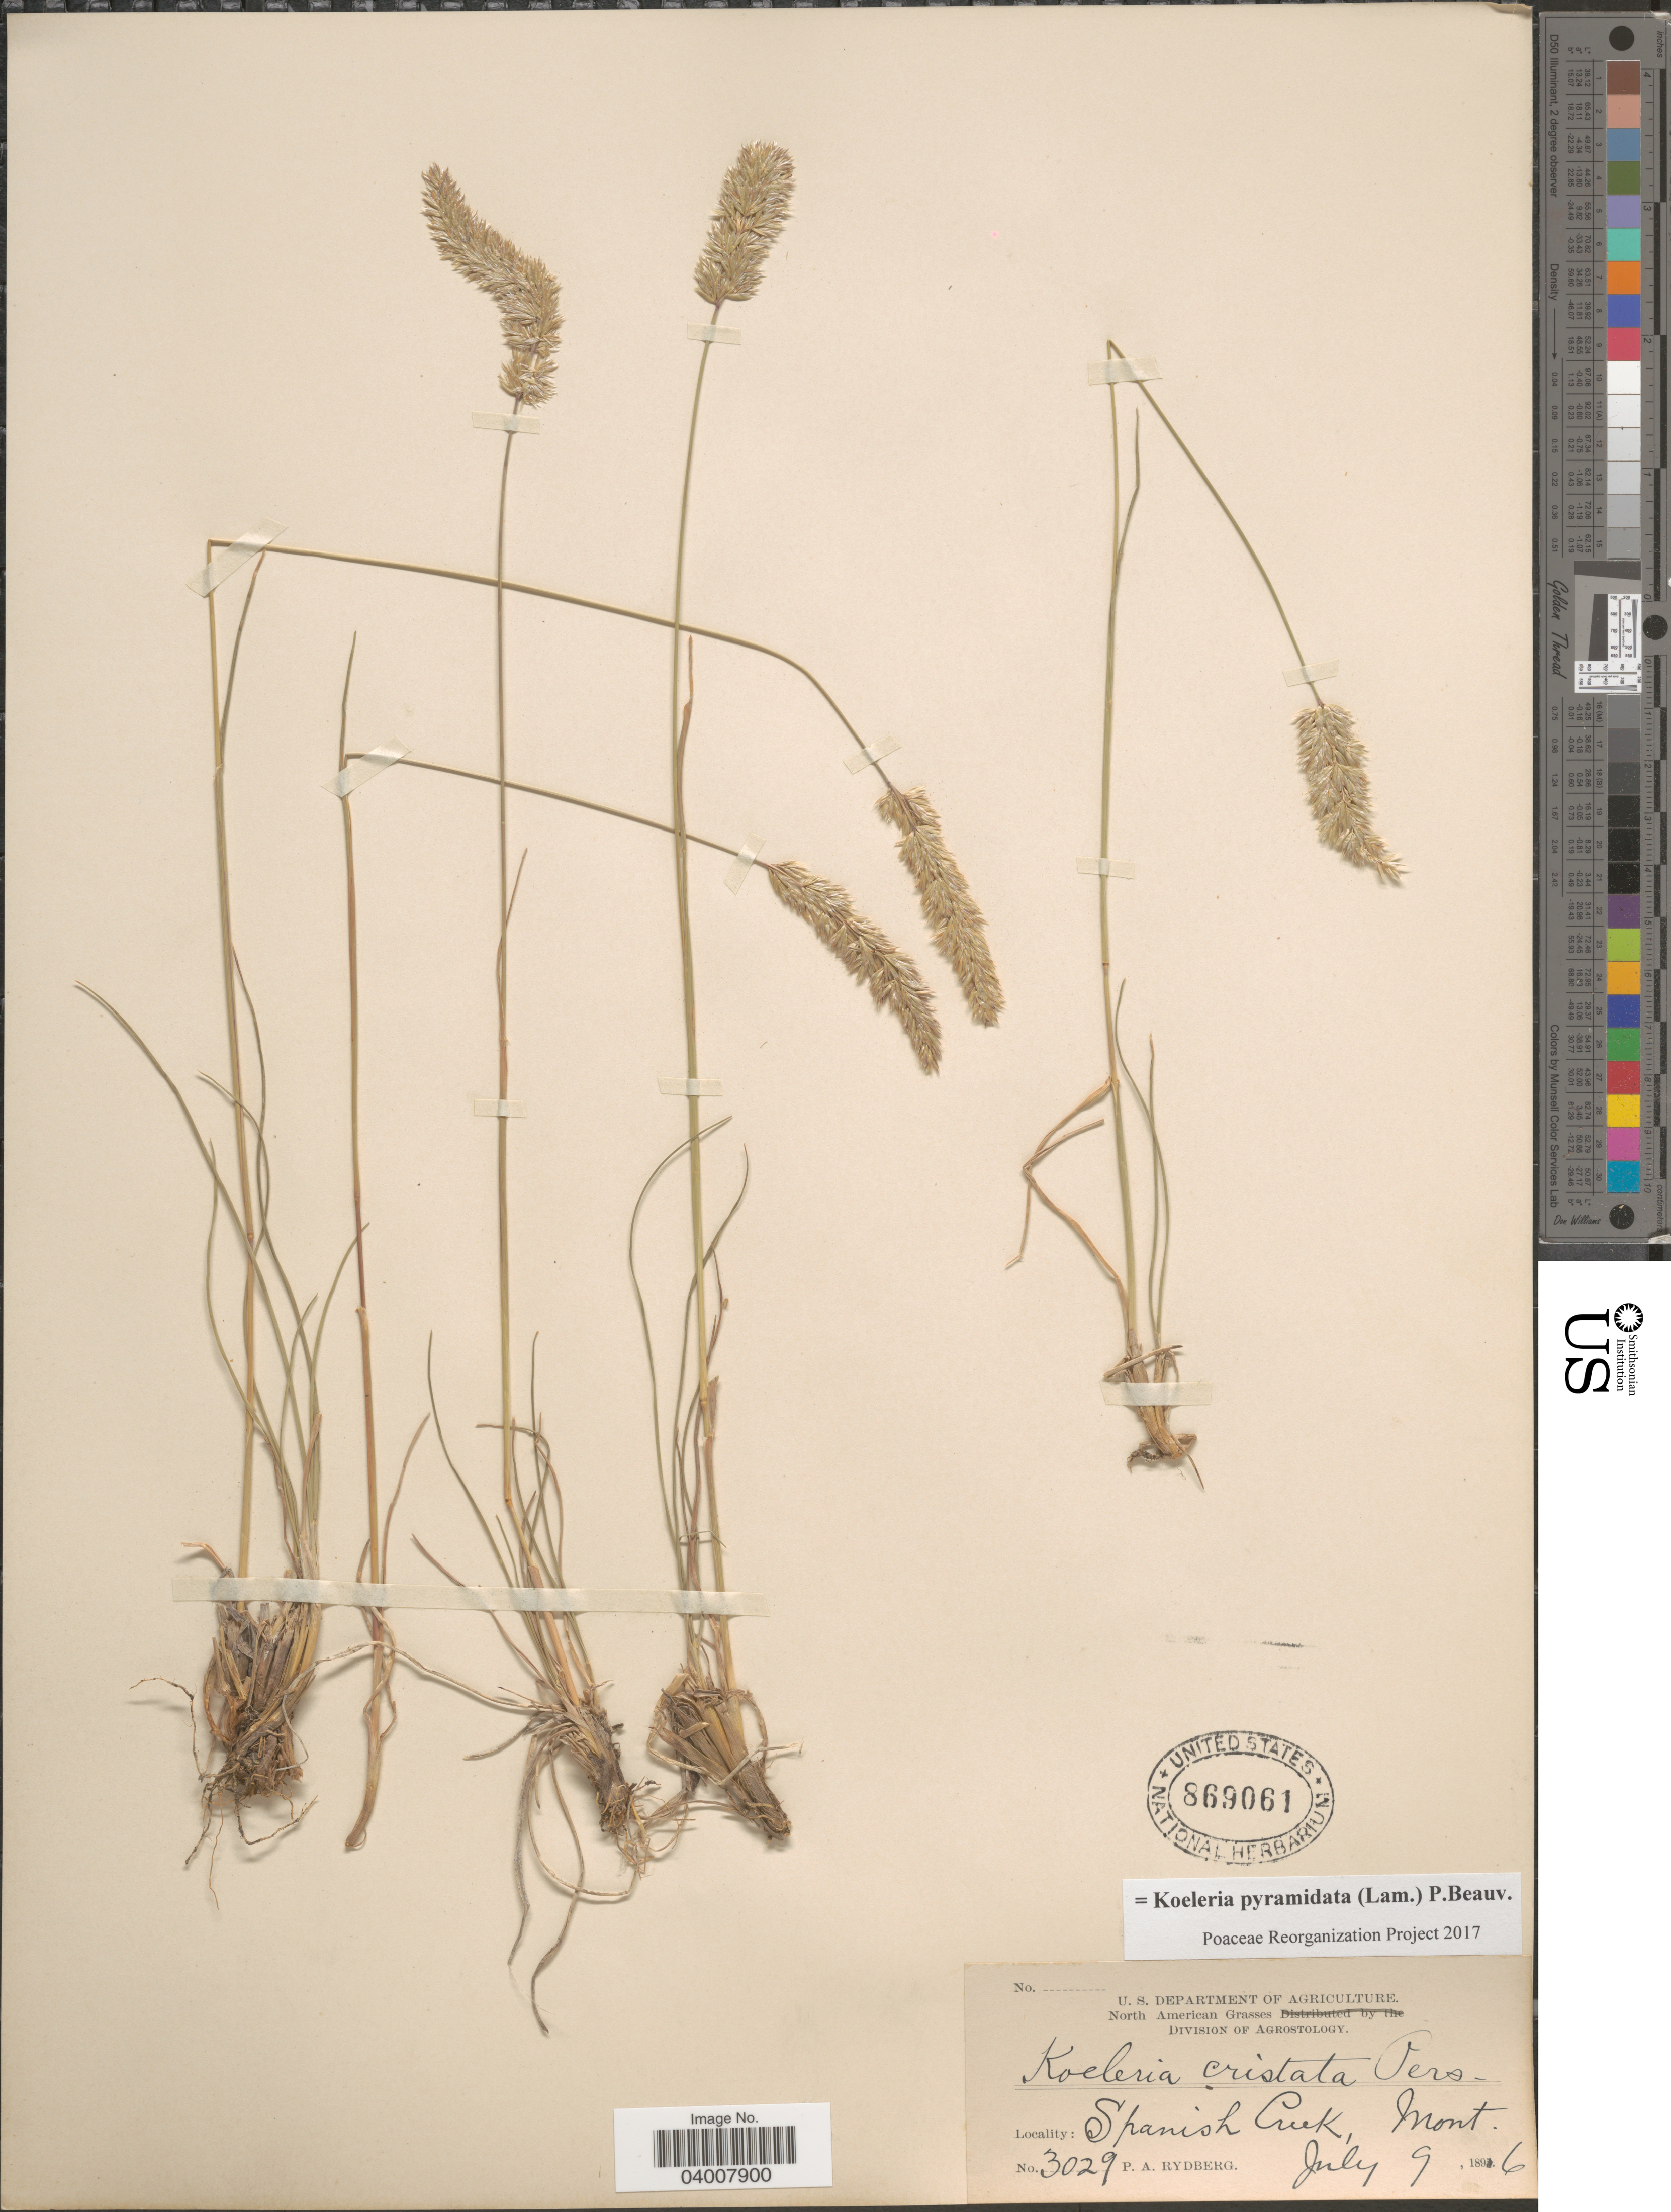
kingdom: Plantae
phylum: Tracheophyta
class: Liliopsida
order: Poales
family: Poaceae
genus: Koeleria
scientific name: Koeleria pyramidata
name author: (Lam.) P. Beauv.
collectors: P. A. Rydberg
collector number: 3029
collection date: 1896-07-09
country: United States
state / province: Montana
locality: Spanish Creek.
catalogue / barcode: US 869061